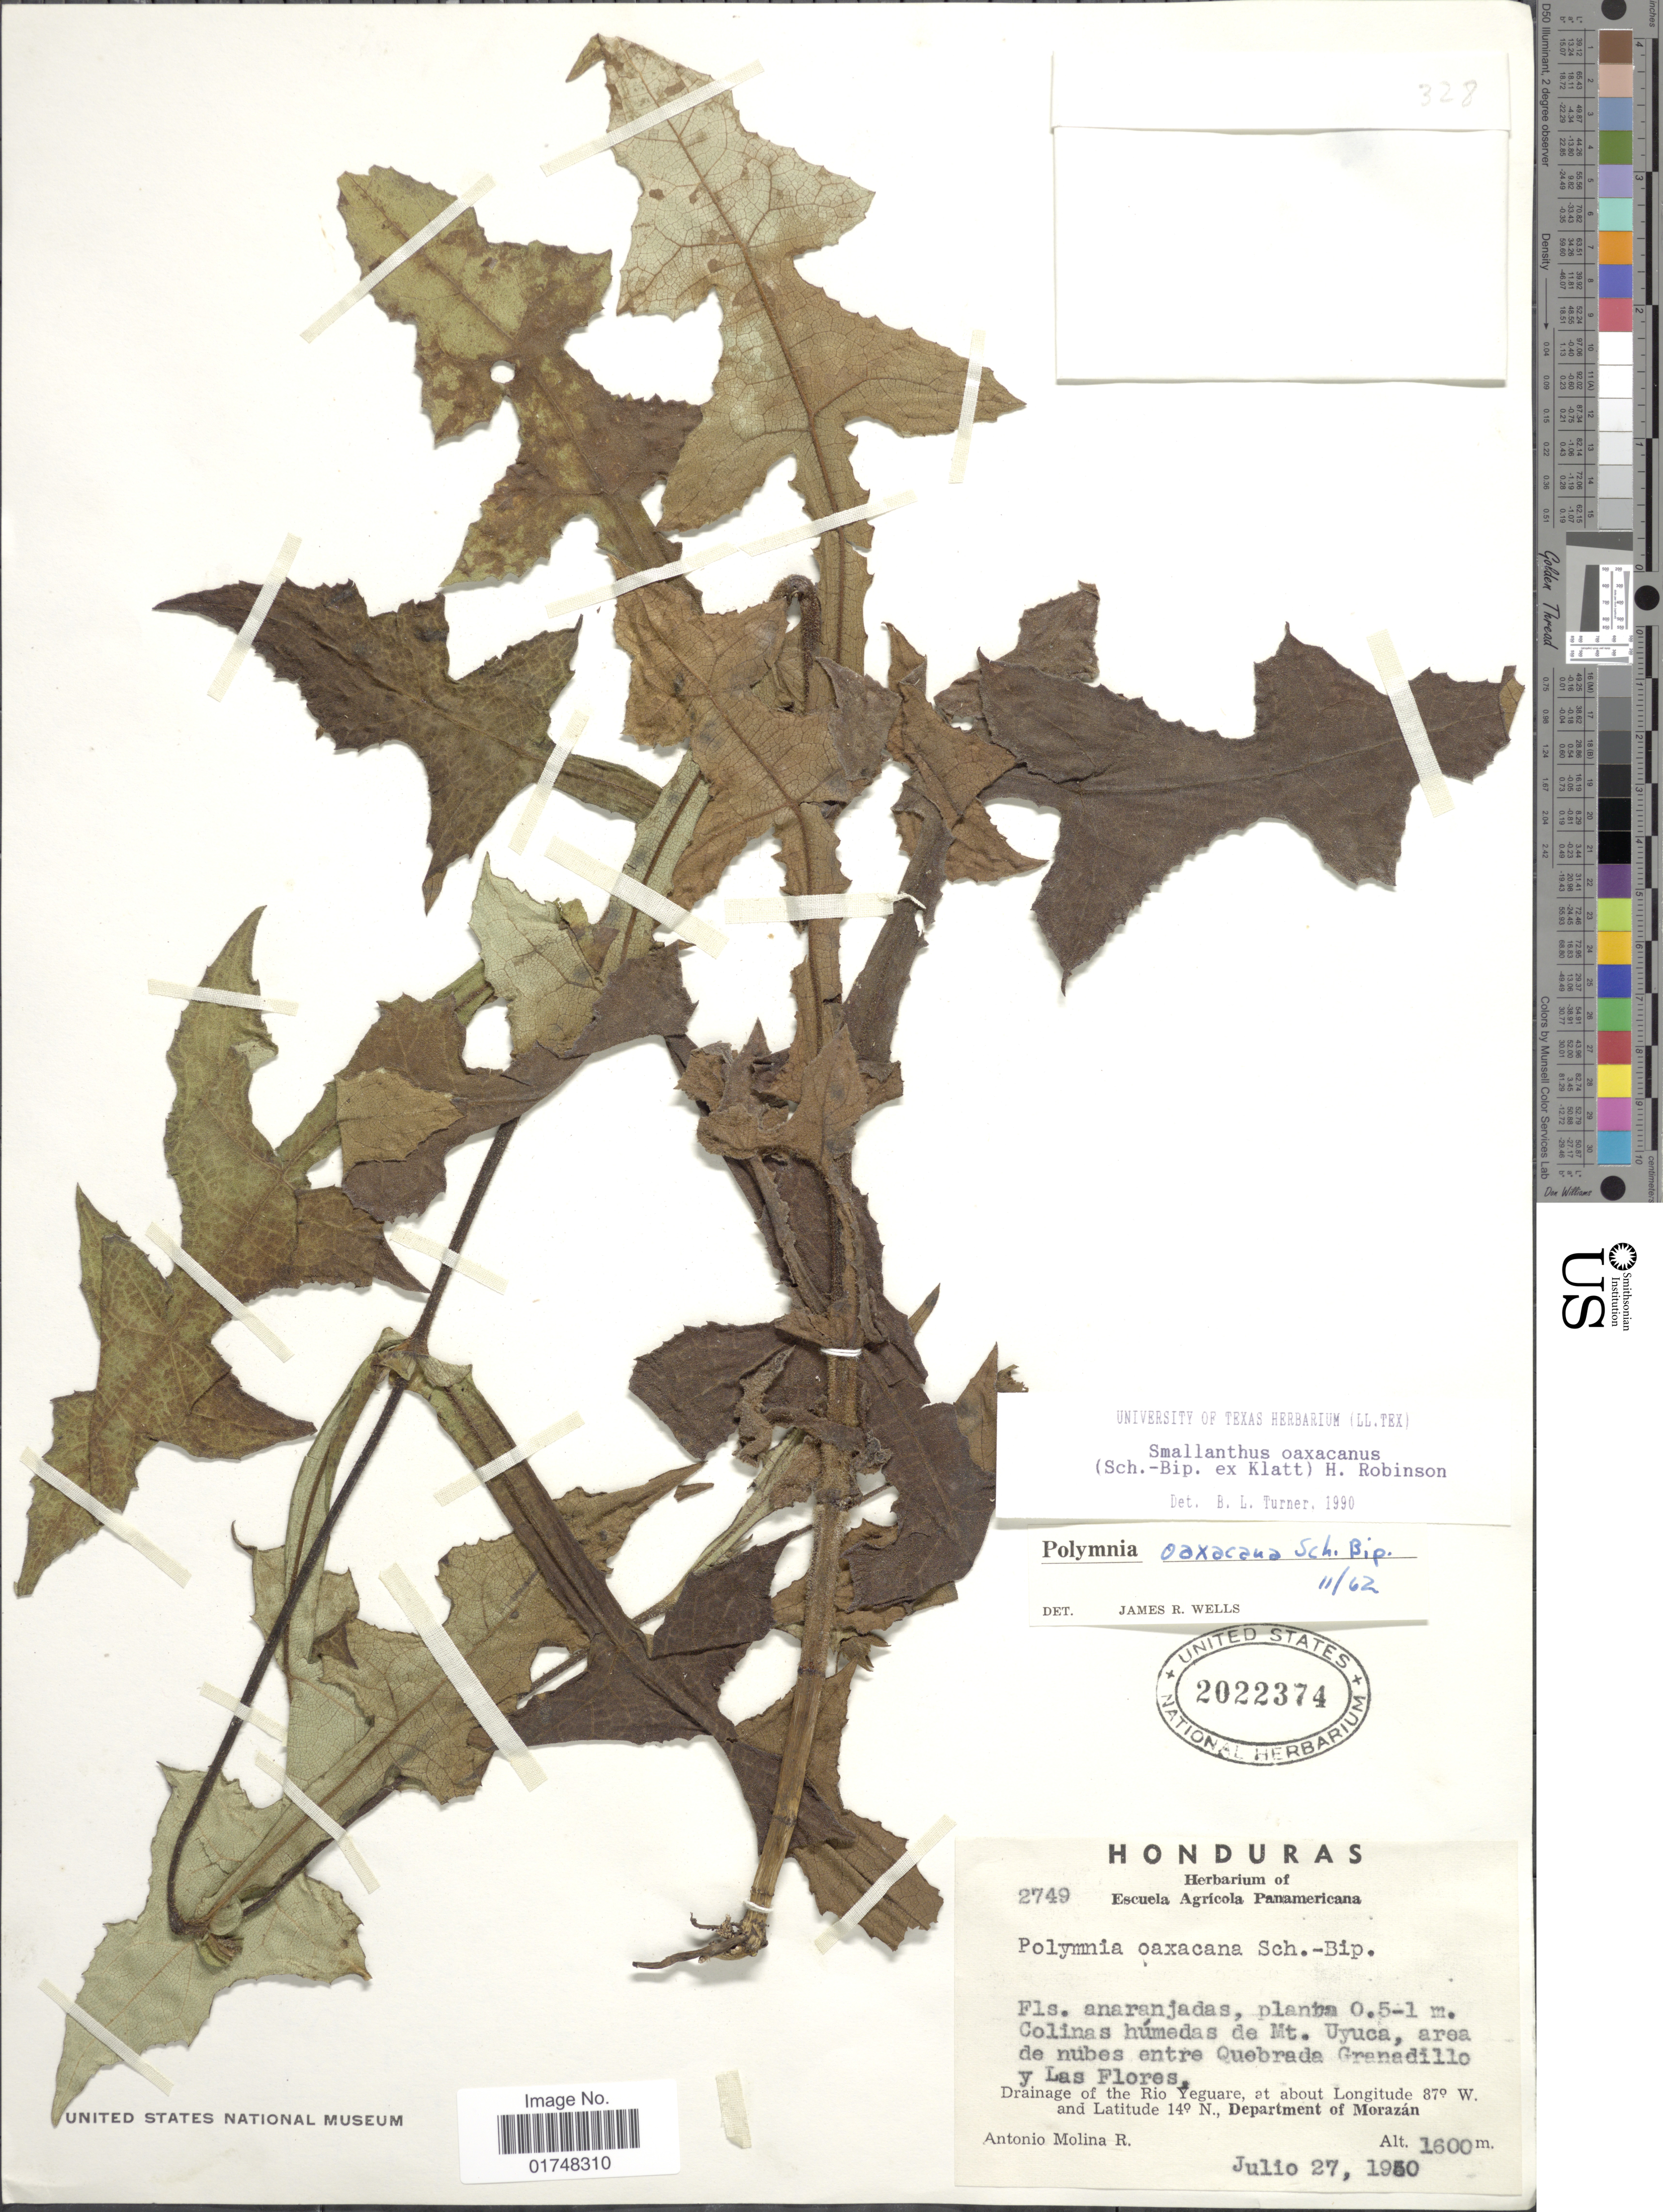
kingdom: Plantae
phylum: Tracheophyta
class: Magnoliopsida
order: Asterales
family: Asteraceae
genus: Smallanthus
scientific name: Smallanthus oaxacanus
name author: (Sch. Bip. ex Klatt) H. Rob.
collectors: A. Molina R.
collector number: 2749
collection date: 1950-07-27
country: Honduras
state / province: Fco. Morazán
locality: Colinas humedas de Mt. Uyuca, area de nubes entre Quebrada Grenadillo y Las Flores, drainage of the Rio Yeguare, Department of Morazan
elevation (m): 1600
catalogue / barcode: US 2022374